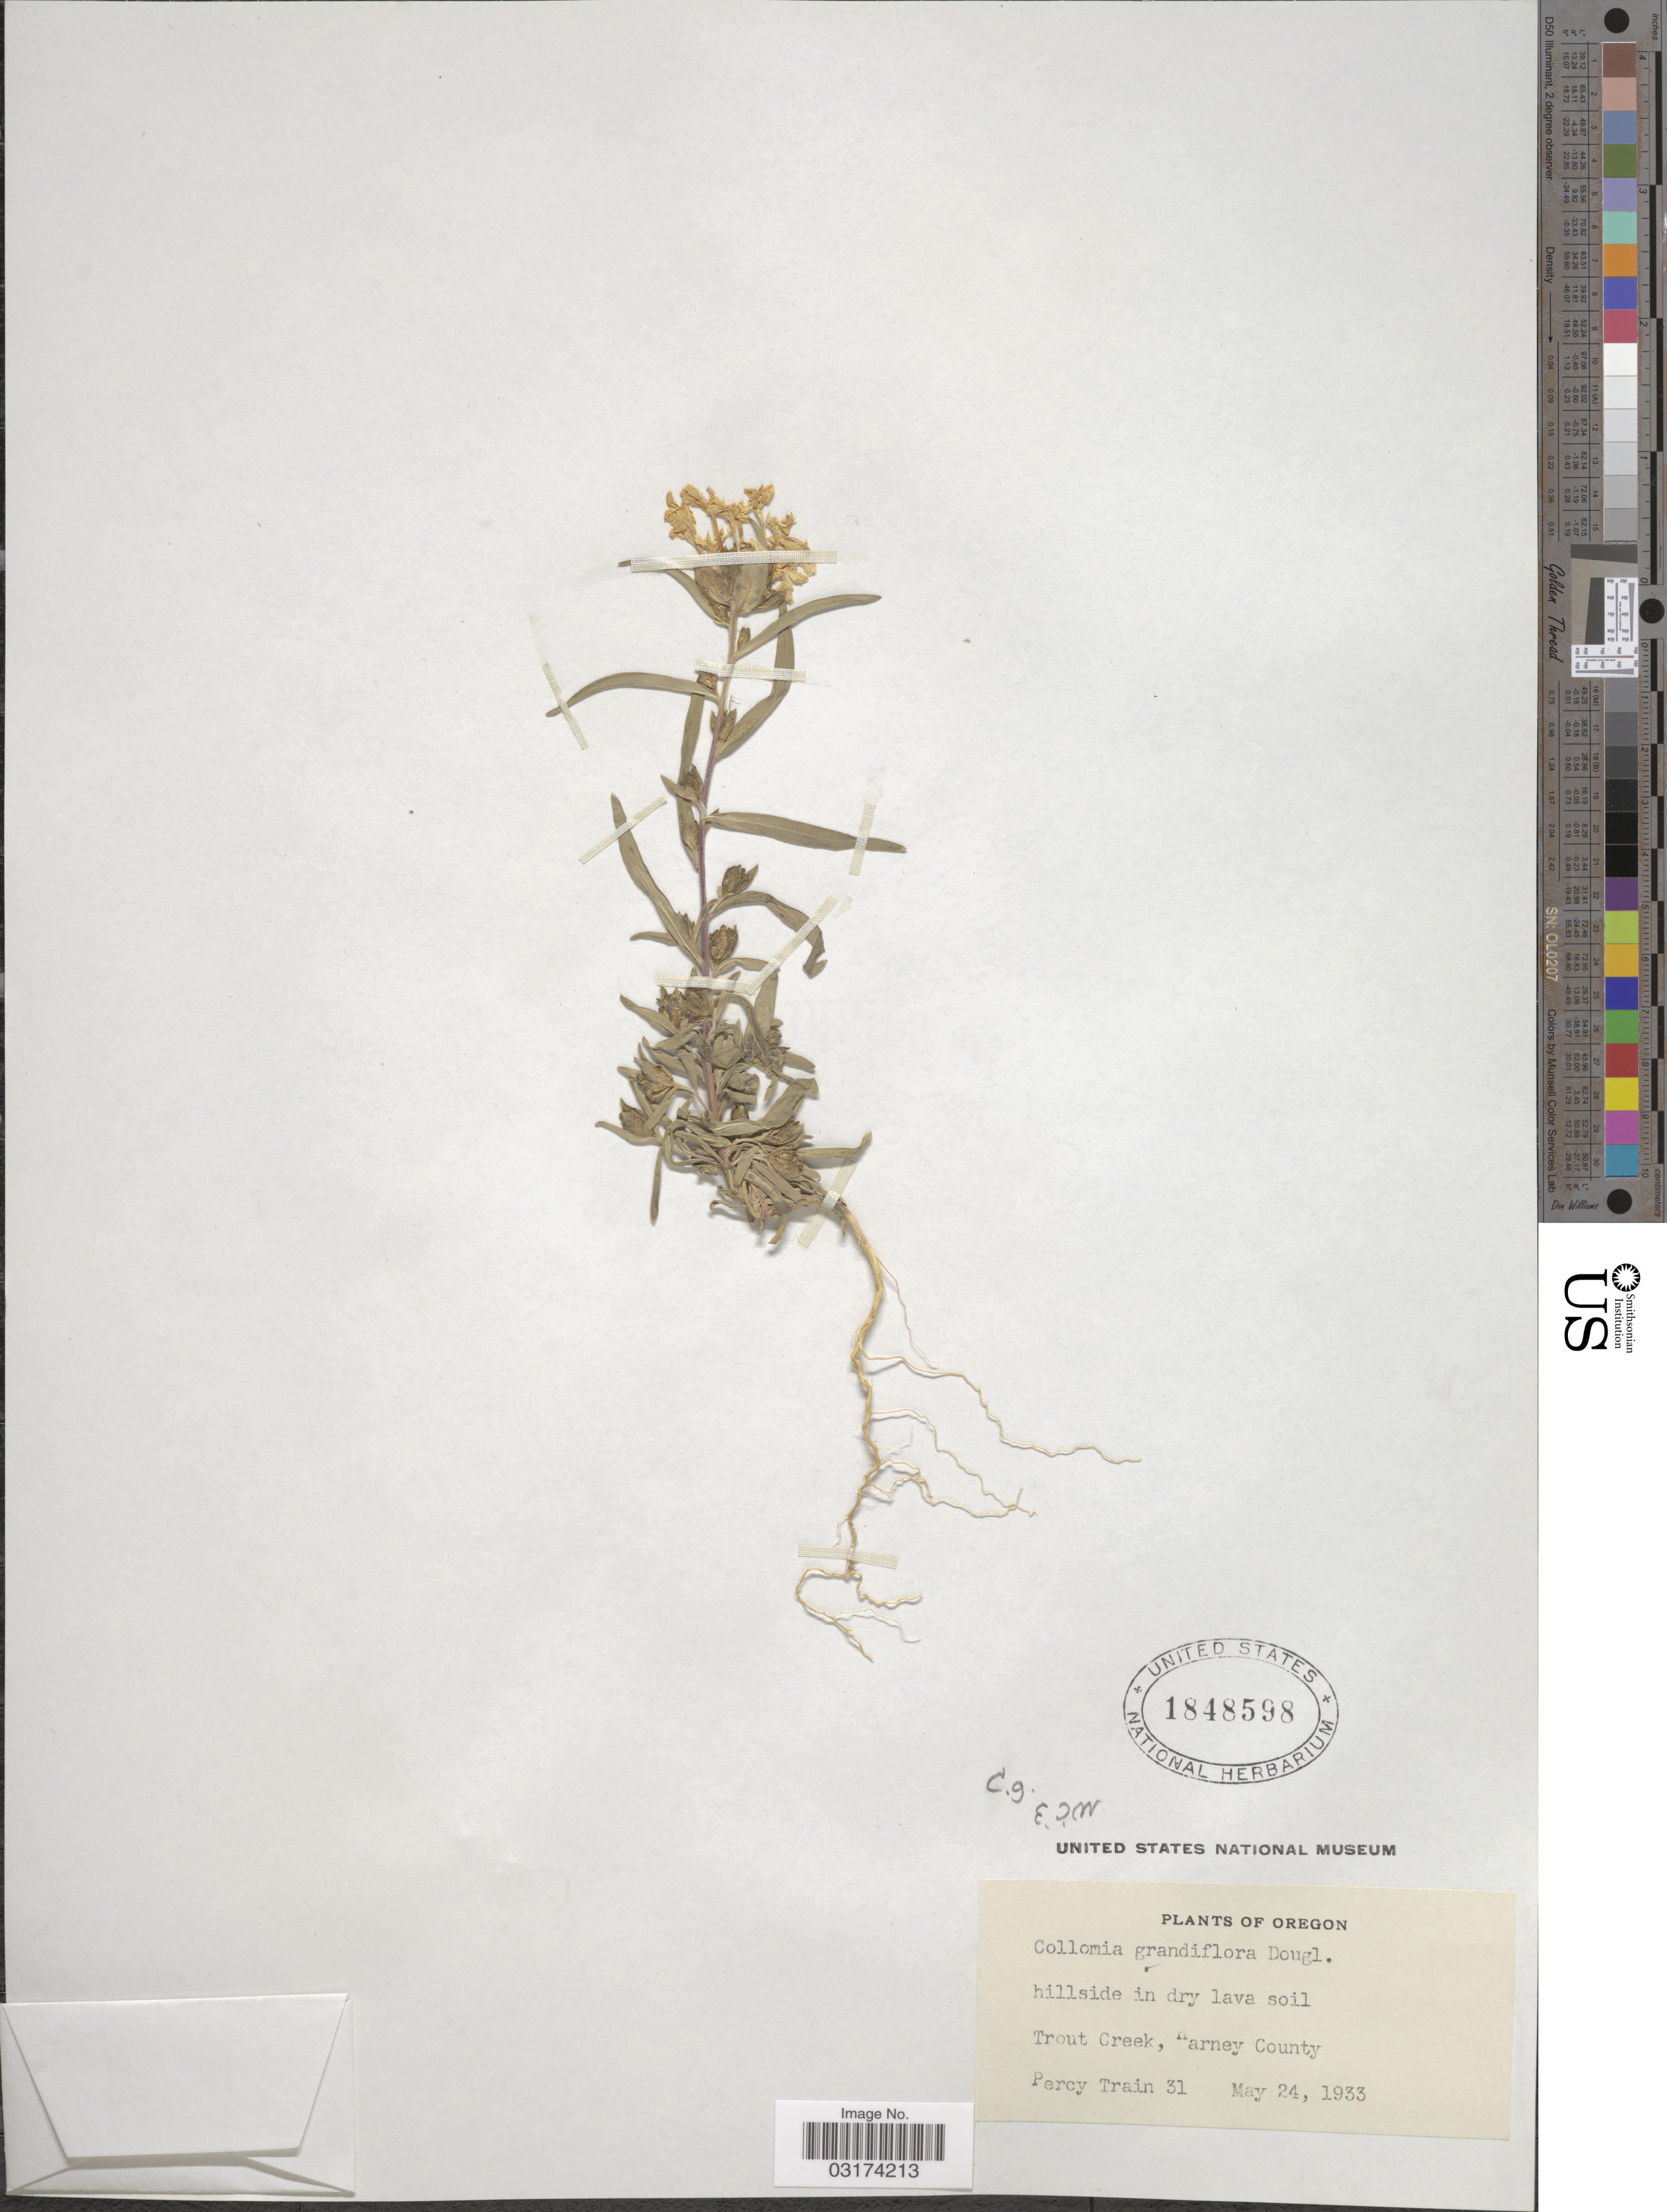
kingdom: Plantae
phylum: Tracheophyta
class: Magnoliopsida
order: Ericales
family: Polemoniaceae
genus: Collomia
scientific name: Collomia grandiflora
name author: Douglas ex Lindl.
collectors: P. Train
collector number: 31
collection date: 1933-05-24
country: United States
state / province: Oregon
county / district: Harney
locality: Trout Creek, Harney County.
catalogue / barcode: US 1848598